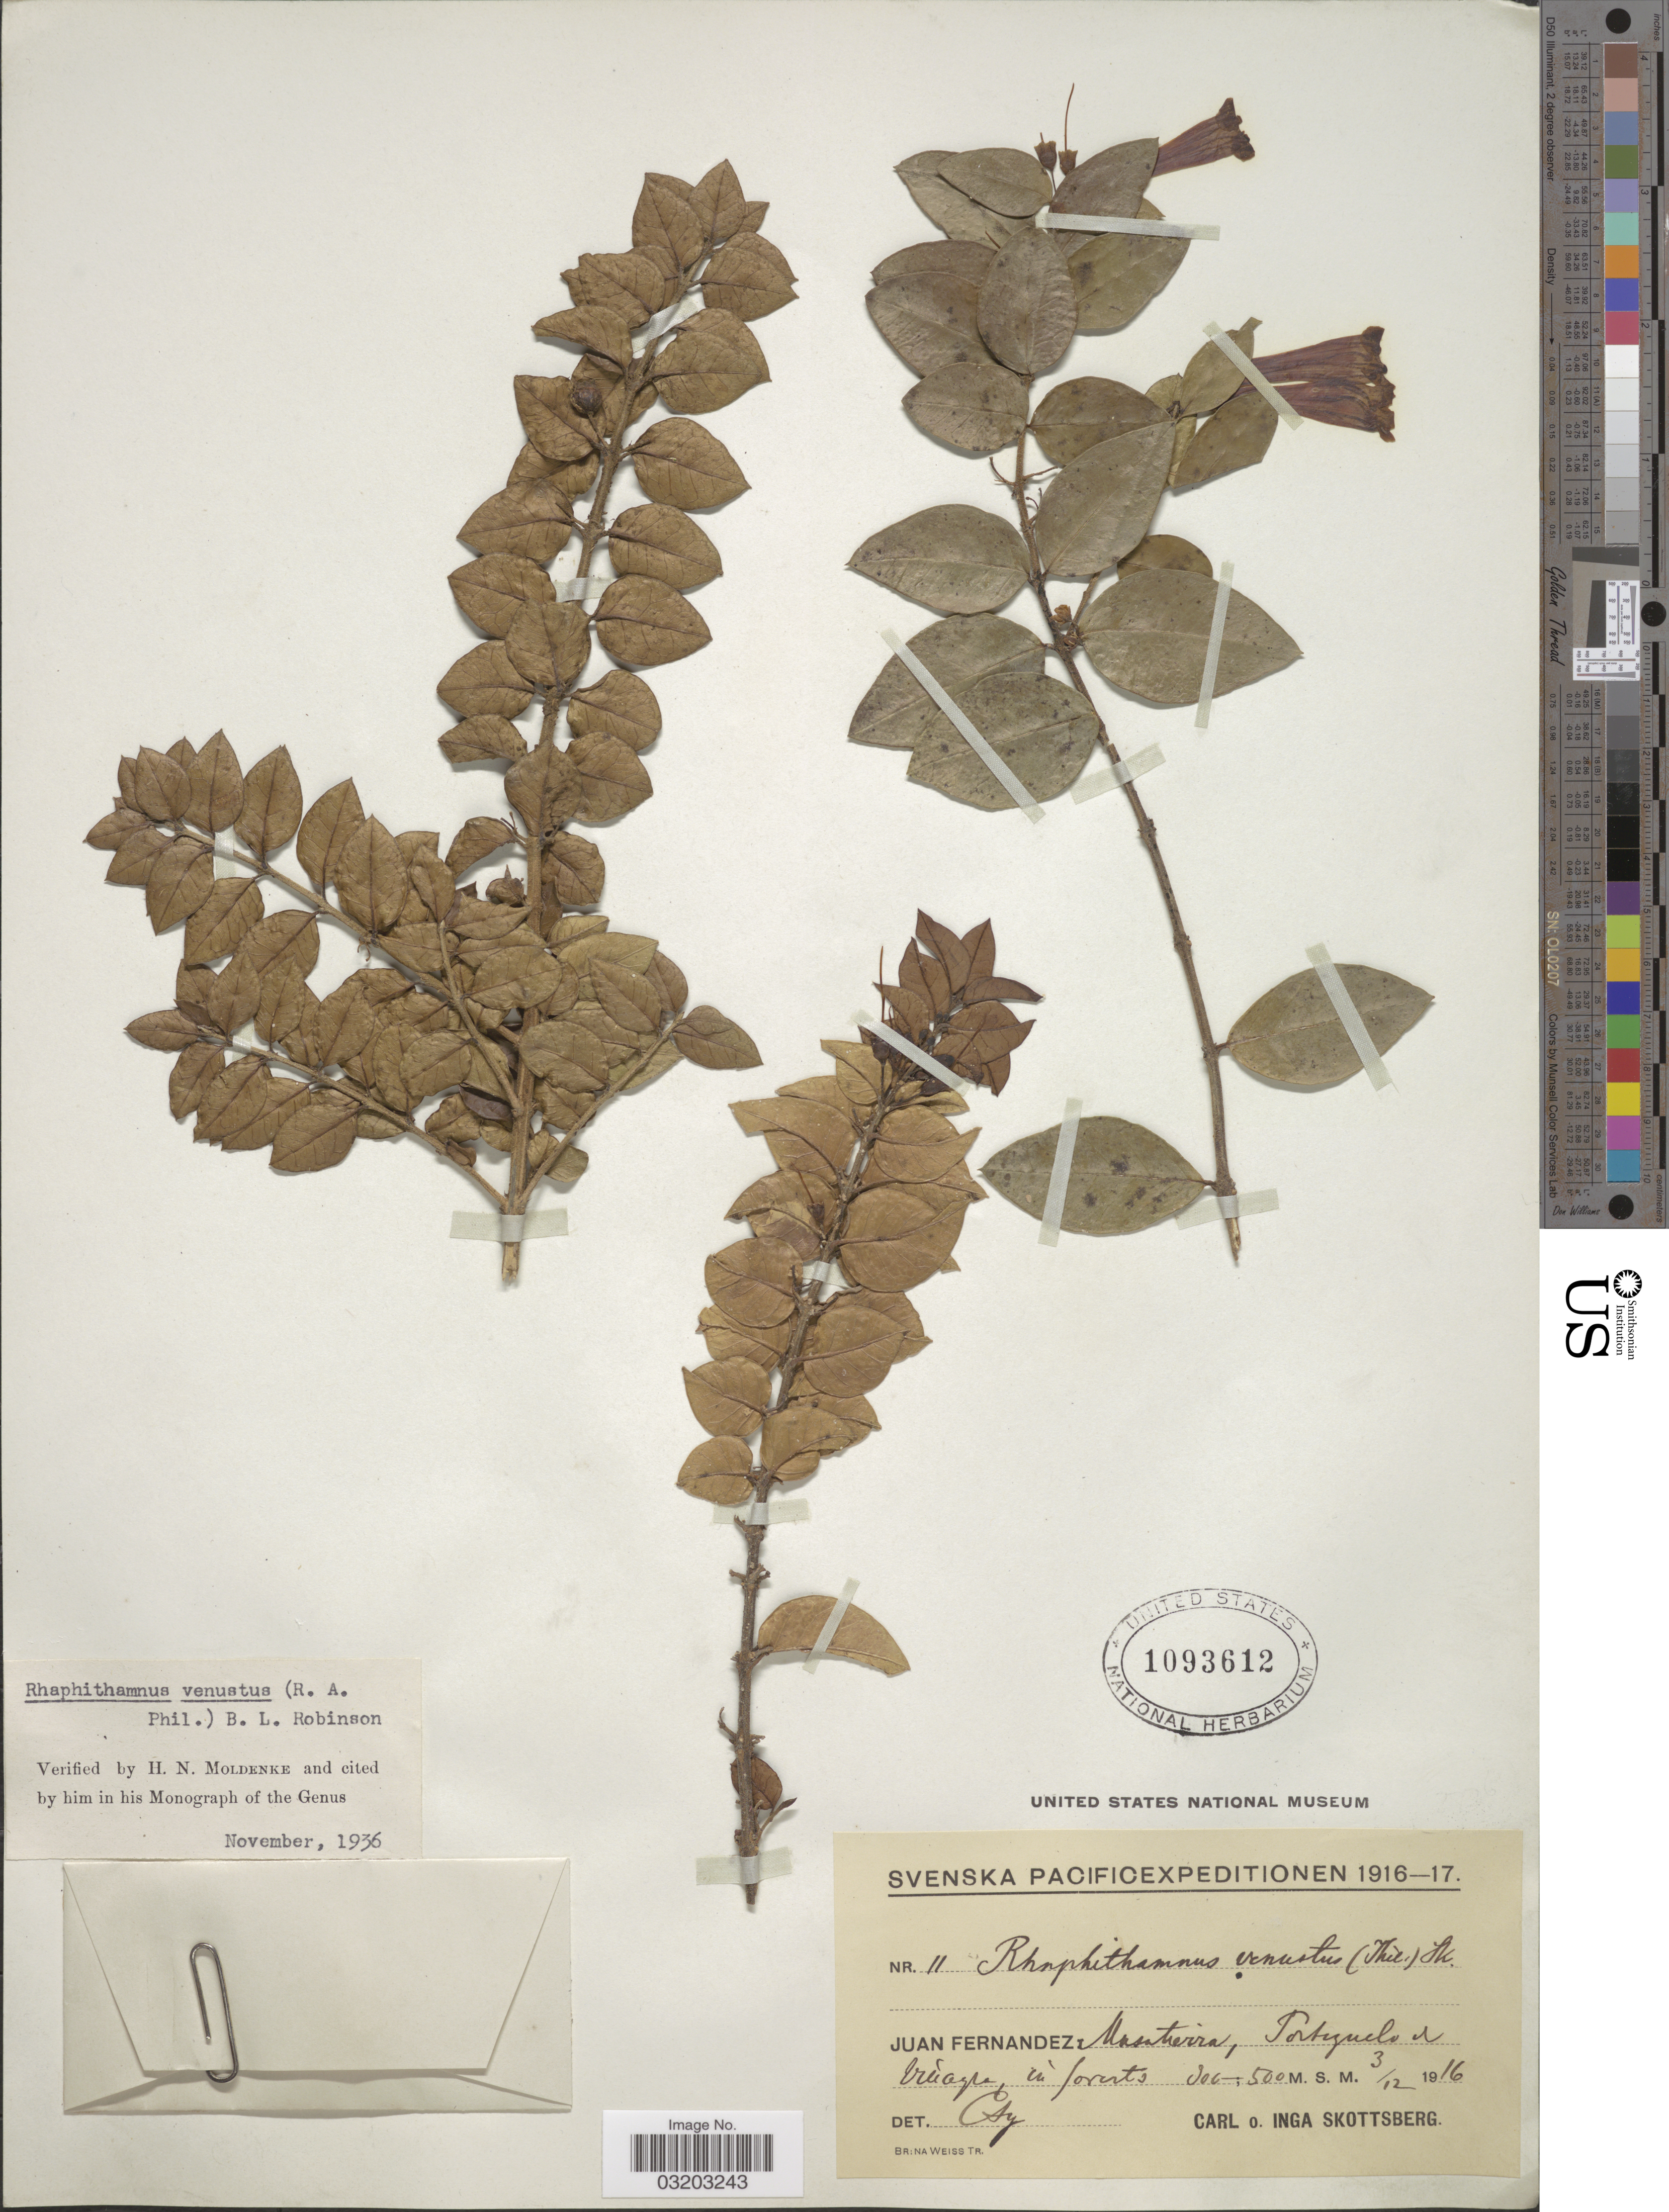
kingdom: Plantae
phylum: Tracheophyta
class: Magnoliopsida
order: Lamiales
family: Verbenaceae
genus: Rhaphithamnus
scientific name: Rhaphithamnus venustus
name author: (Phil.) B.L. Rob.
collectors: C. Skottsberg & I. Skottsberg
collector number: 11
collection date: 1916-12-03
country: Chile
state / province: Valparaíso (V)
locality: Juan Fernandez: Masatierra, Portezuelo.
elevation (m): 300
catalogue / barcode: US 1093612